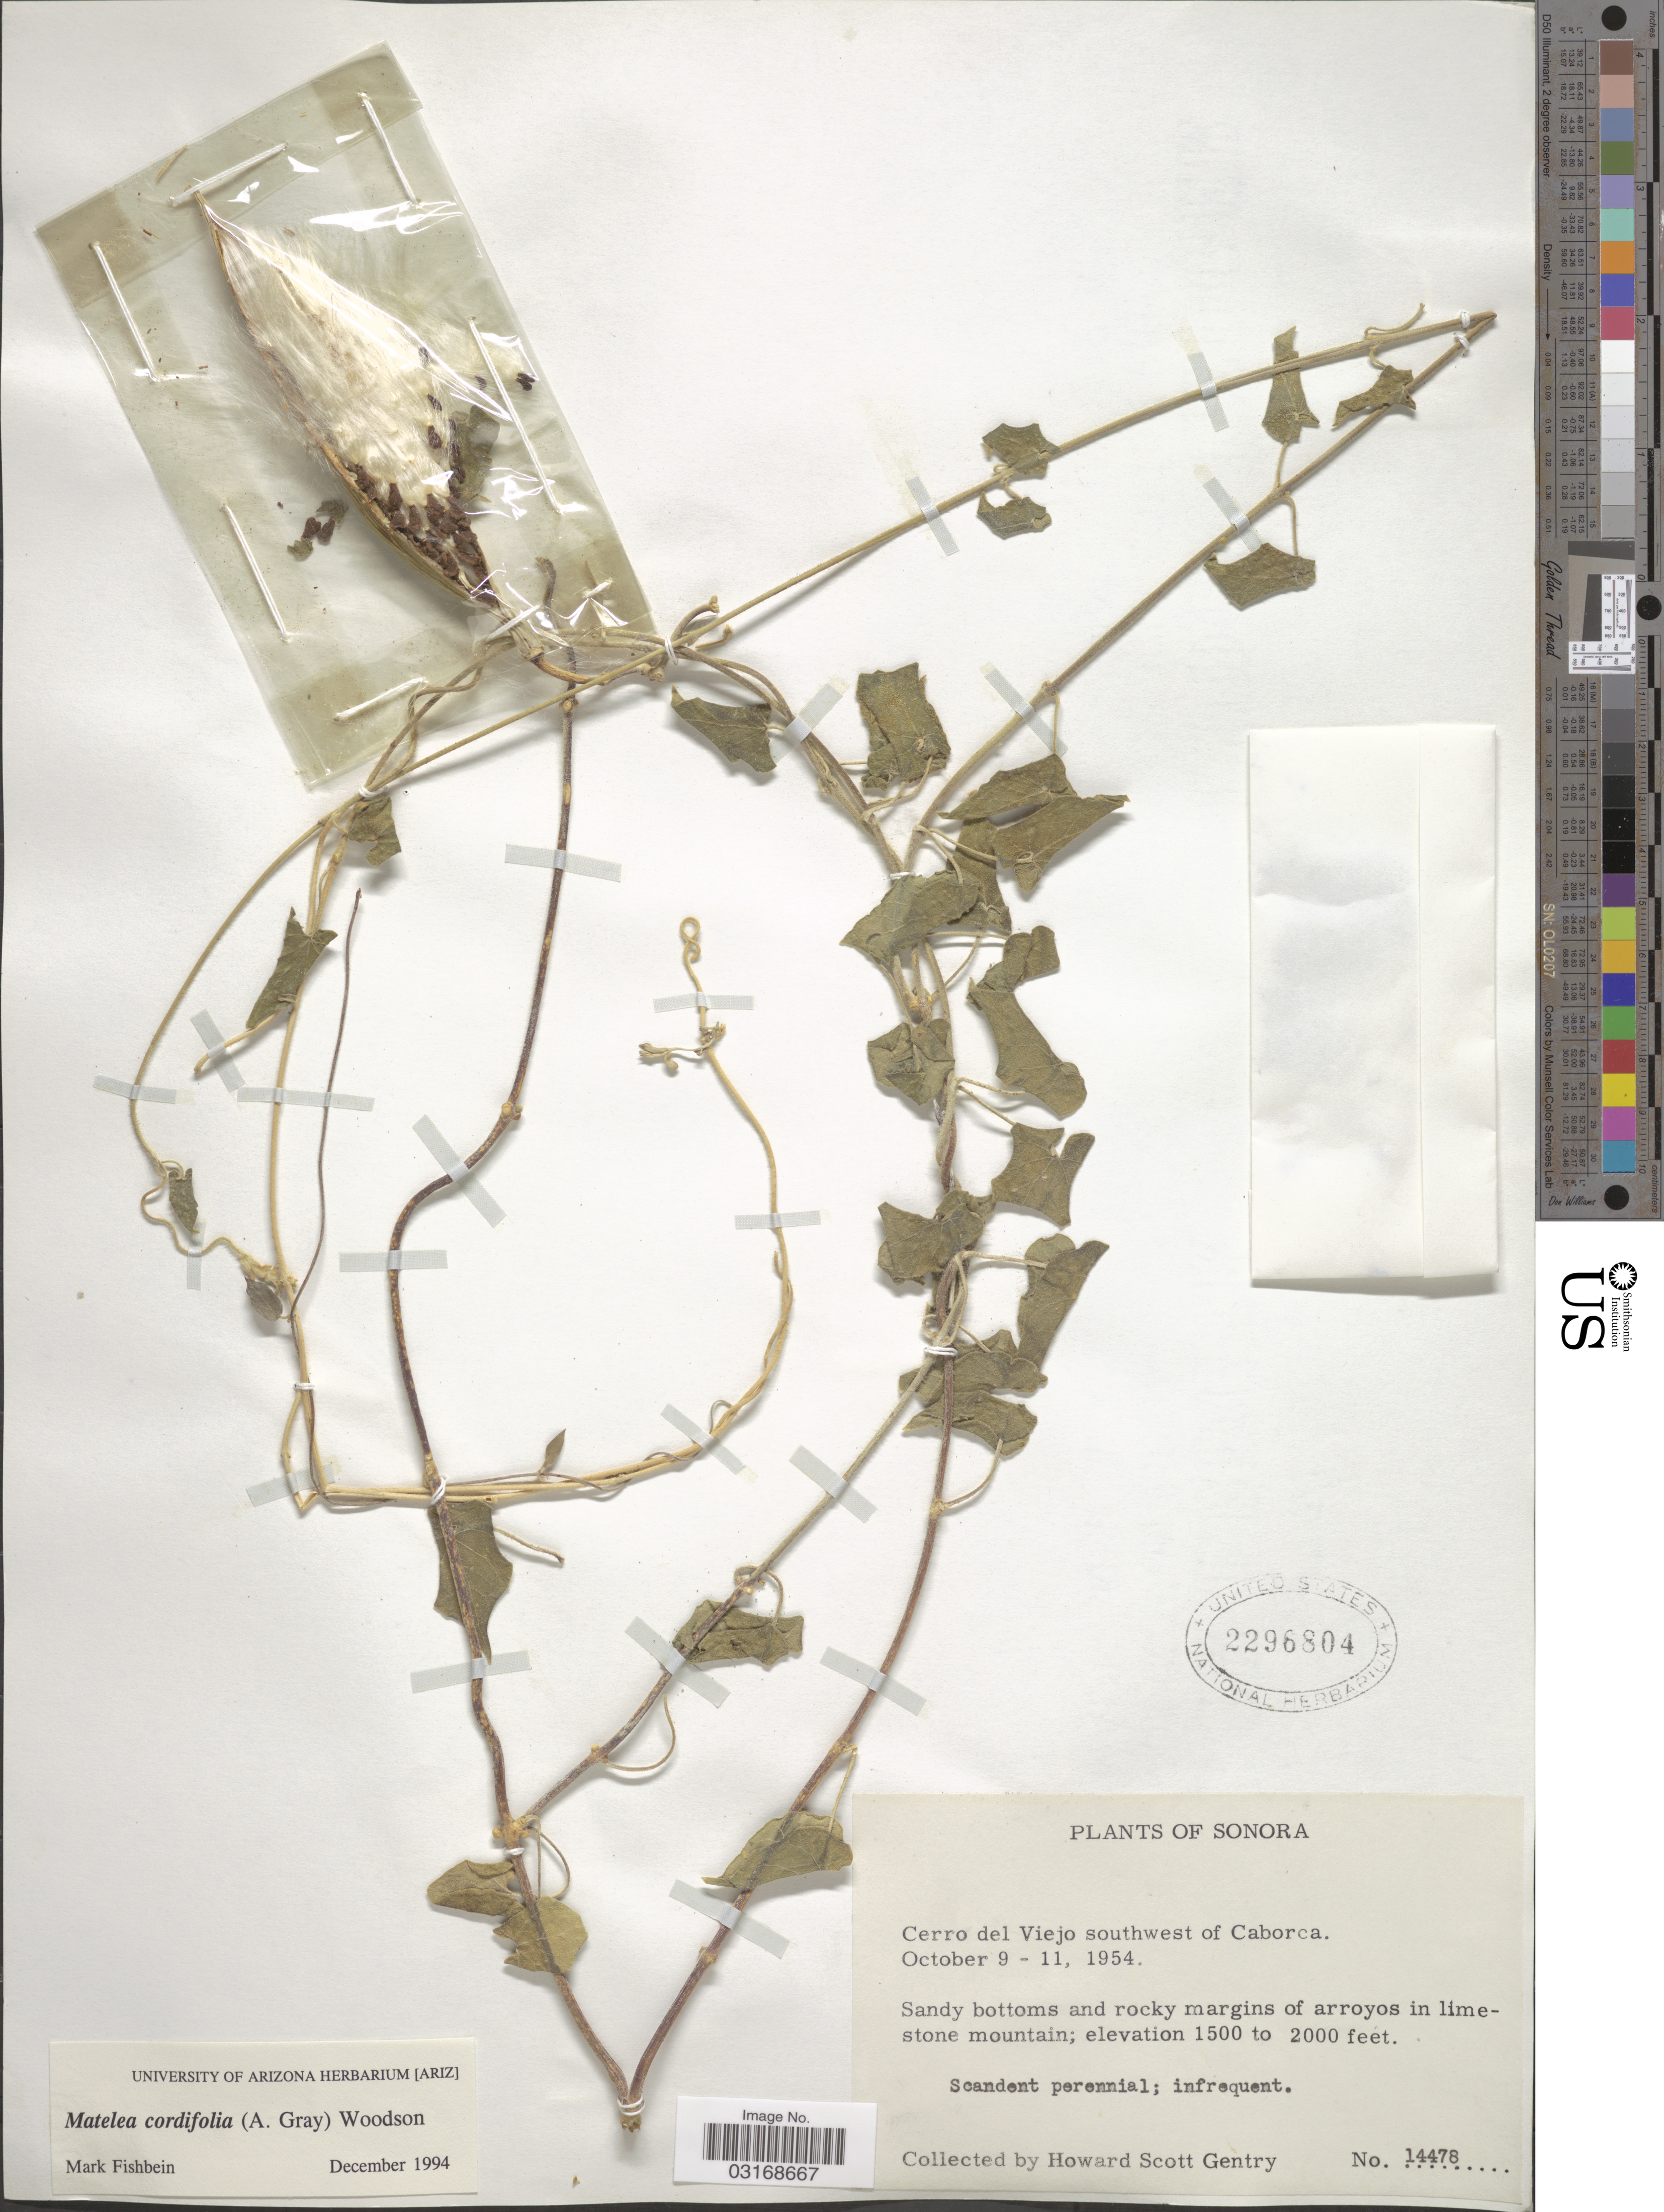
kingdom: Plantae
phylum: Tracheophyta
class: Magnoliopsida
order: Gentianales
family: Apocynaceae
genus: Matelea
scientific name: Matelea cordifolia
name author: (A. Gray) Woodson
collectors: H. S. Gentry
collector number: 14478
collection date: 1954-10-09/1954-10-11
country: Mexico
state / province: Sonora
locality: Cerro del Viejo southwest of Caborca. Margins of arroyos in limestone mountain.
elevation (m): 457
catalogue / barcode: US 2296804